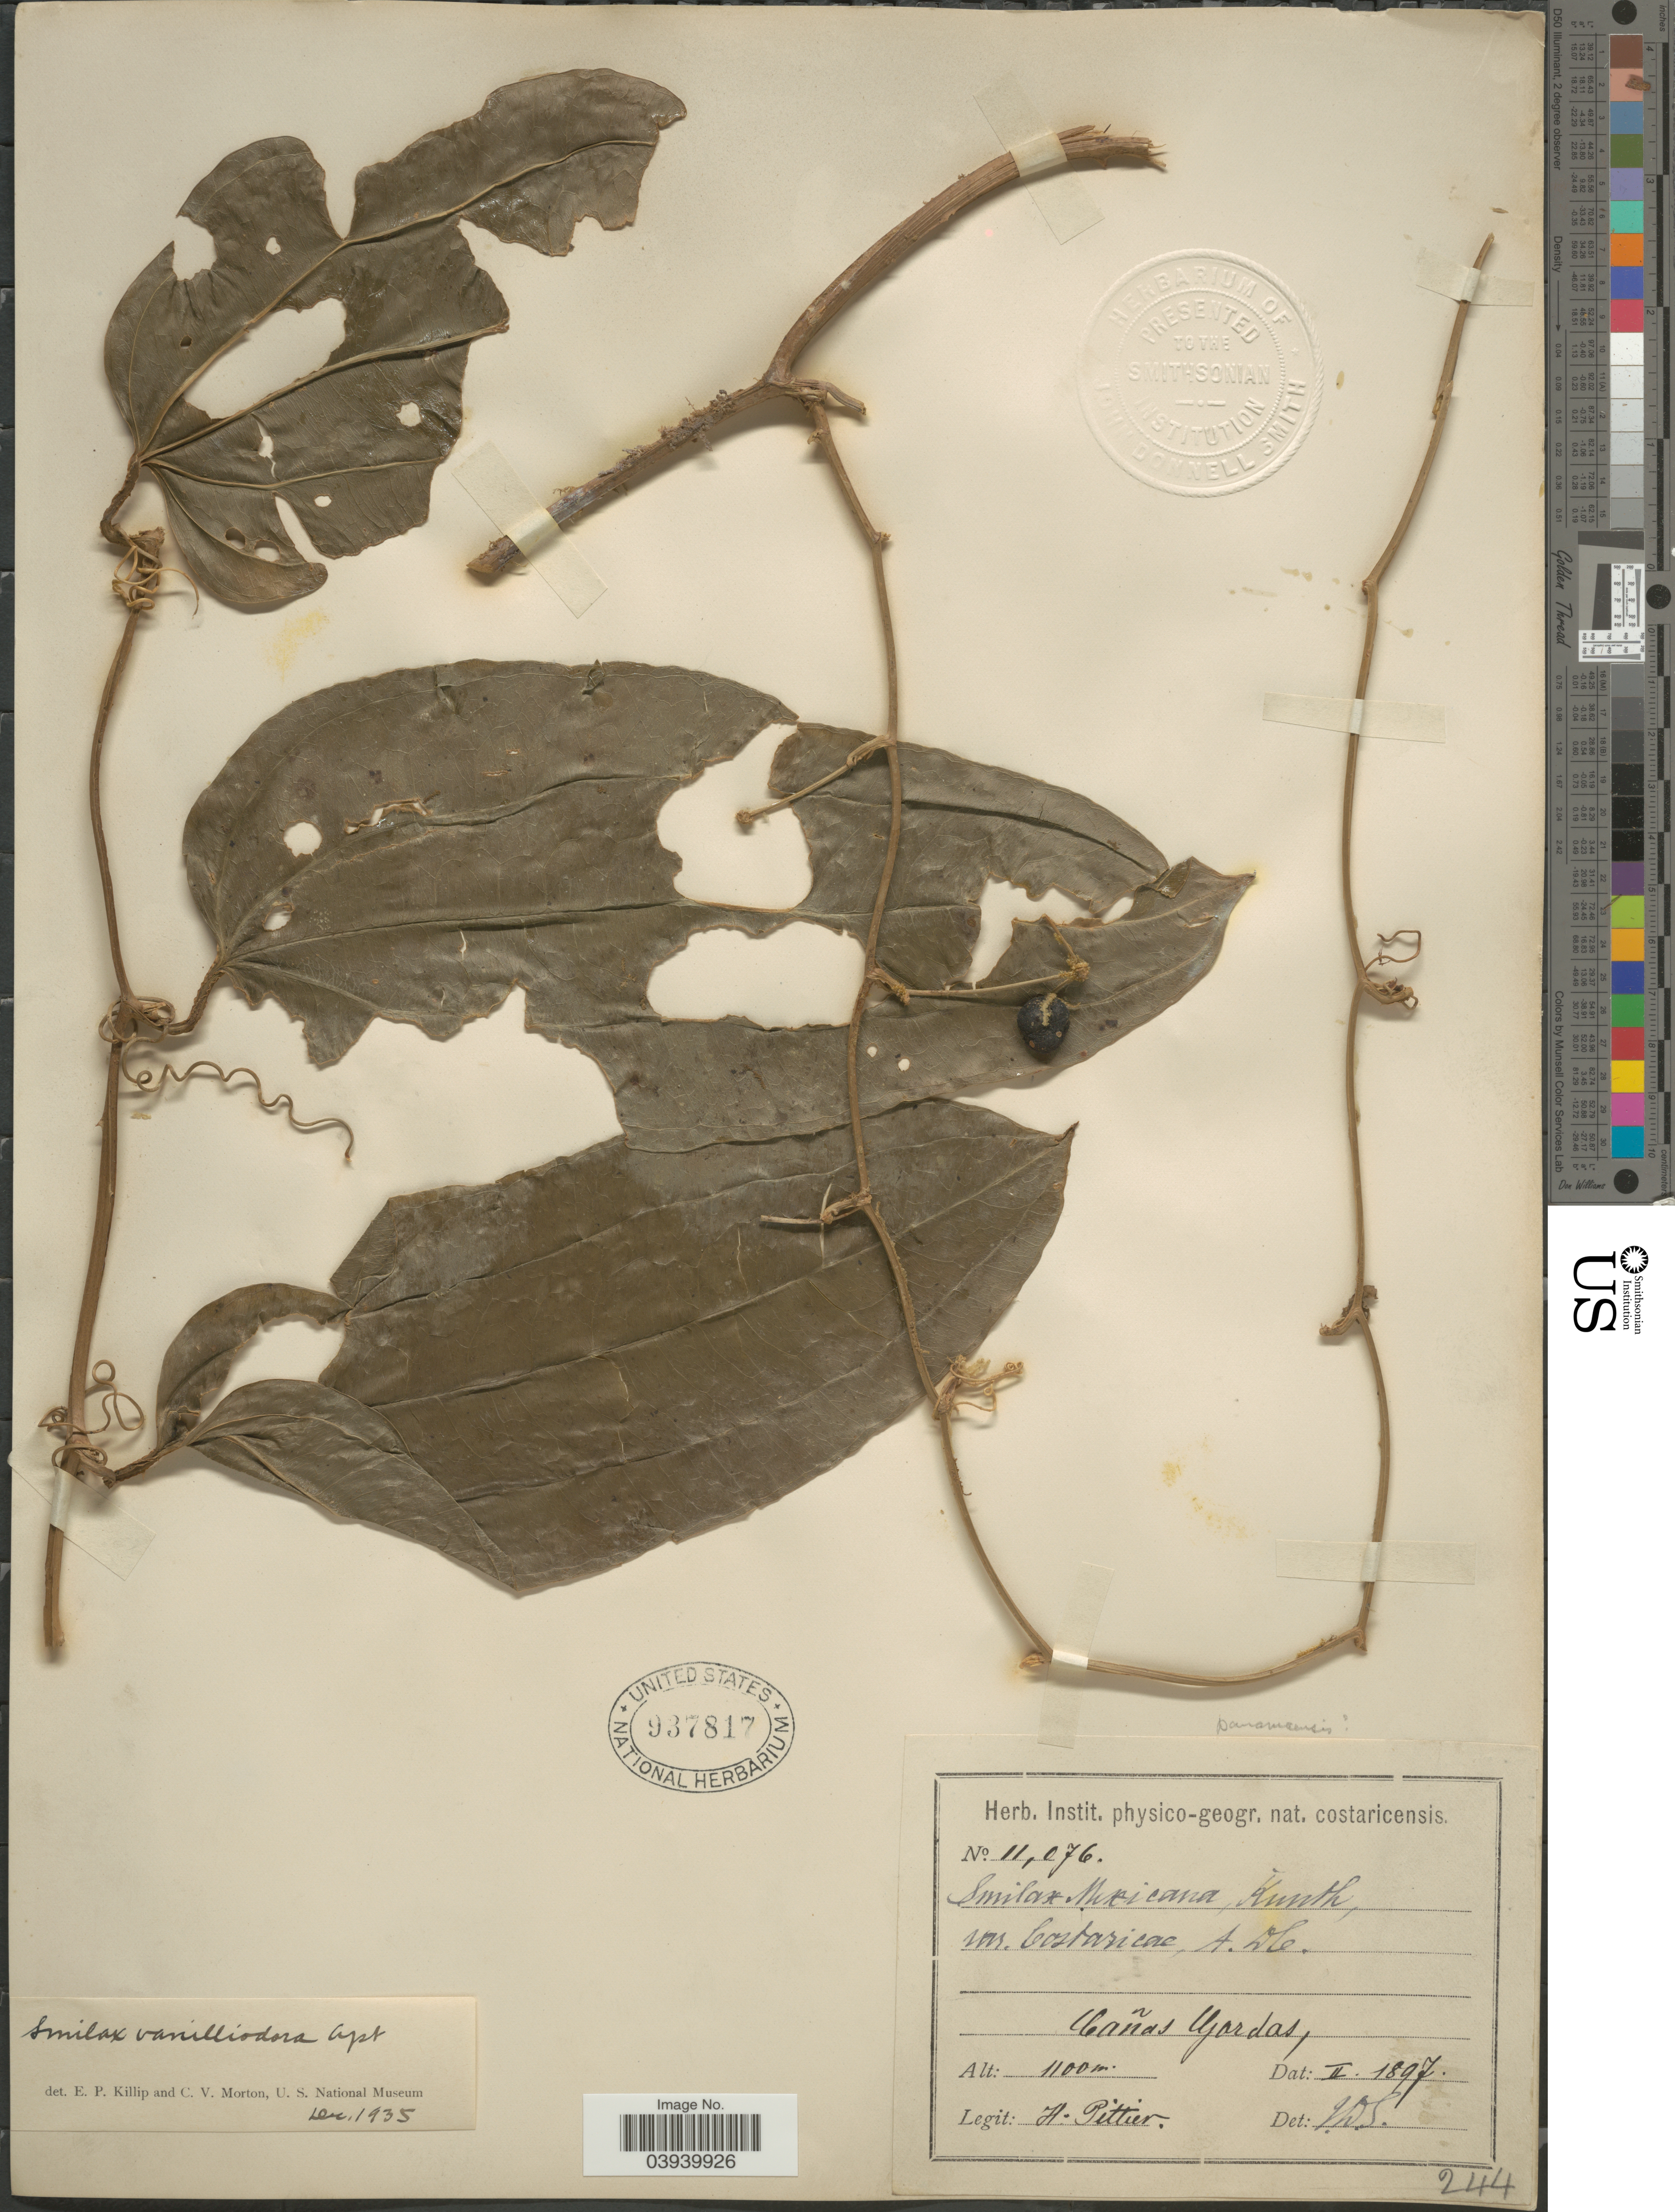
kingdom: Plantae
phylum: Tracheophyta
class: Liliopsida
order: Liliales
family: Smilacaceae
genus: Smilax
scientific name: Smilax vanilliodora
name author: F.W. Apt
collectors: H. F. Pittier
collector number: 11076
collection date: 1897-02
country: Costa Rica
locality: Cañas Ujardas.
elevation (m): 1100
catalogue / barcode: US 937817